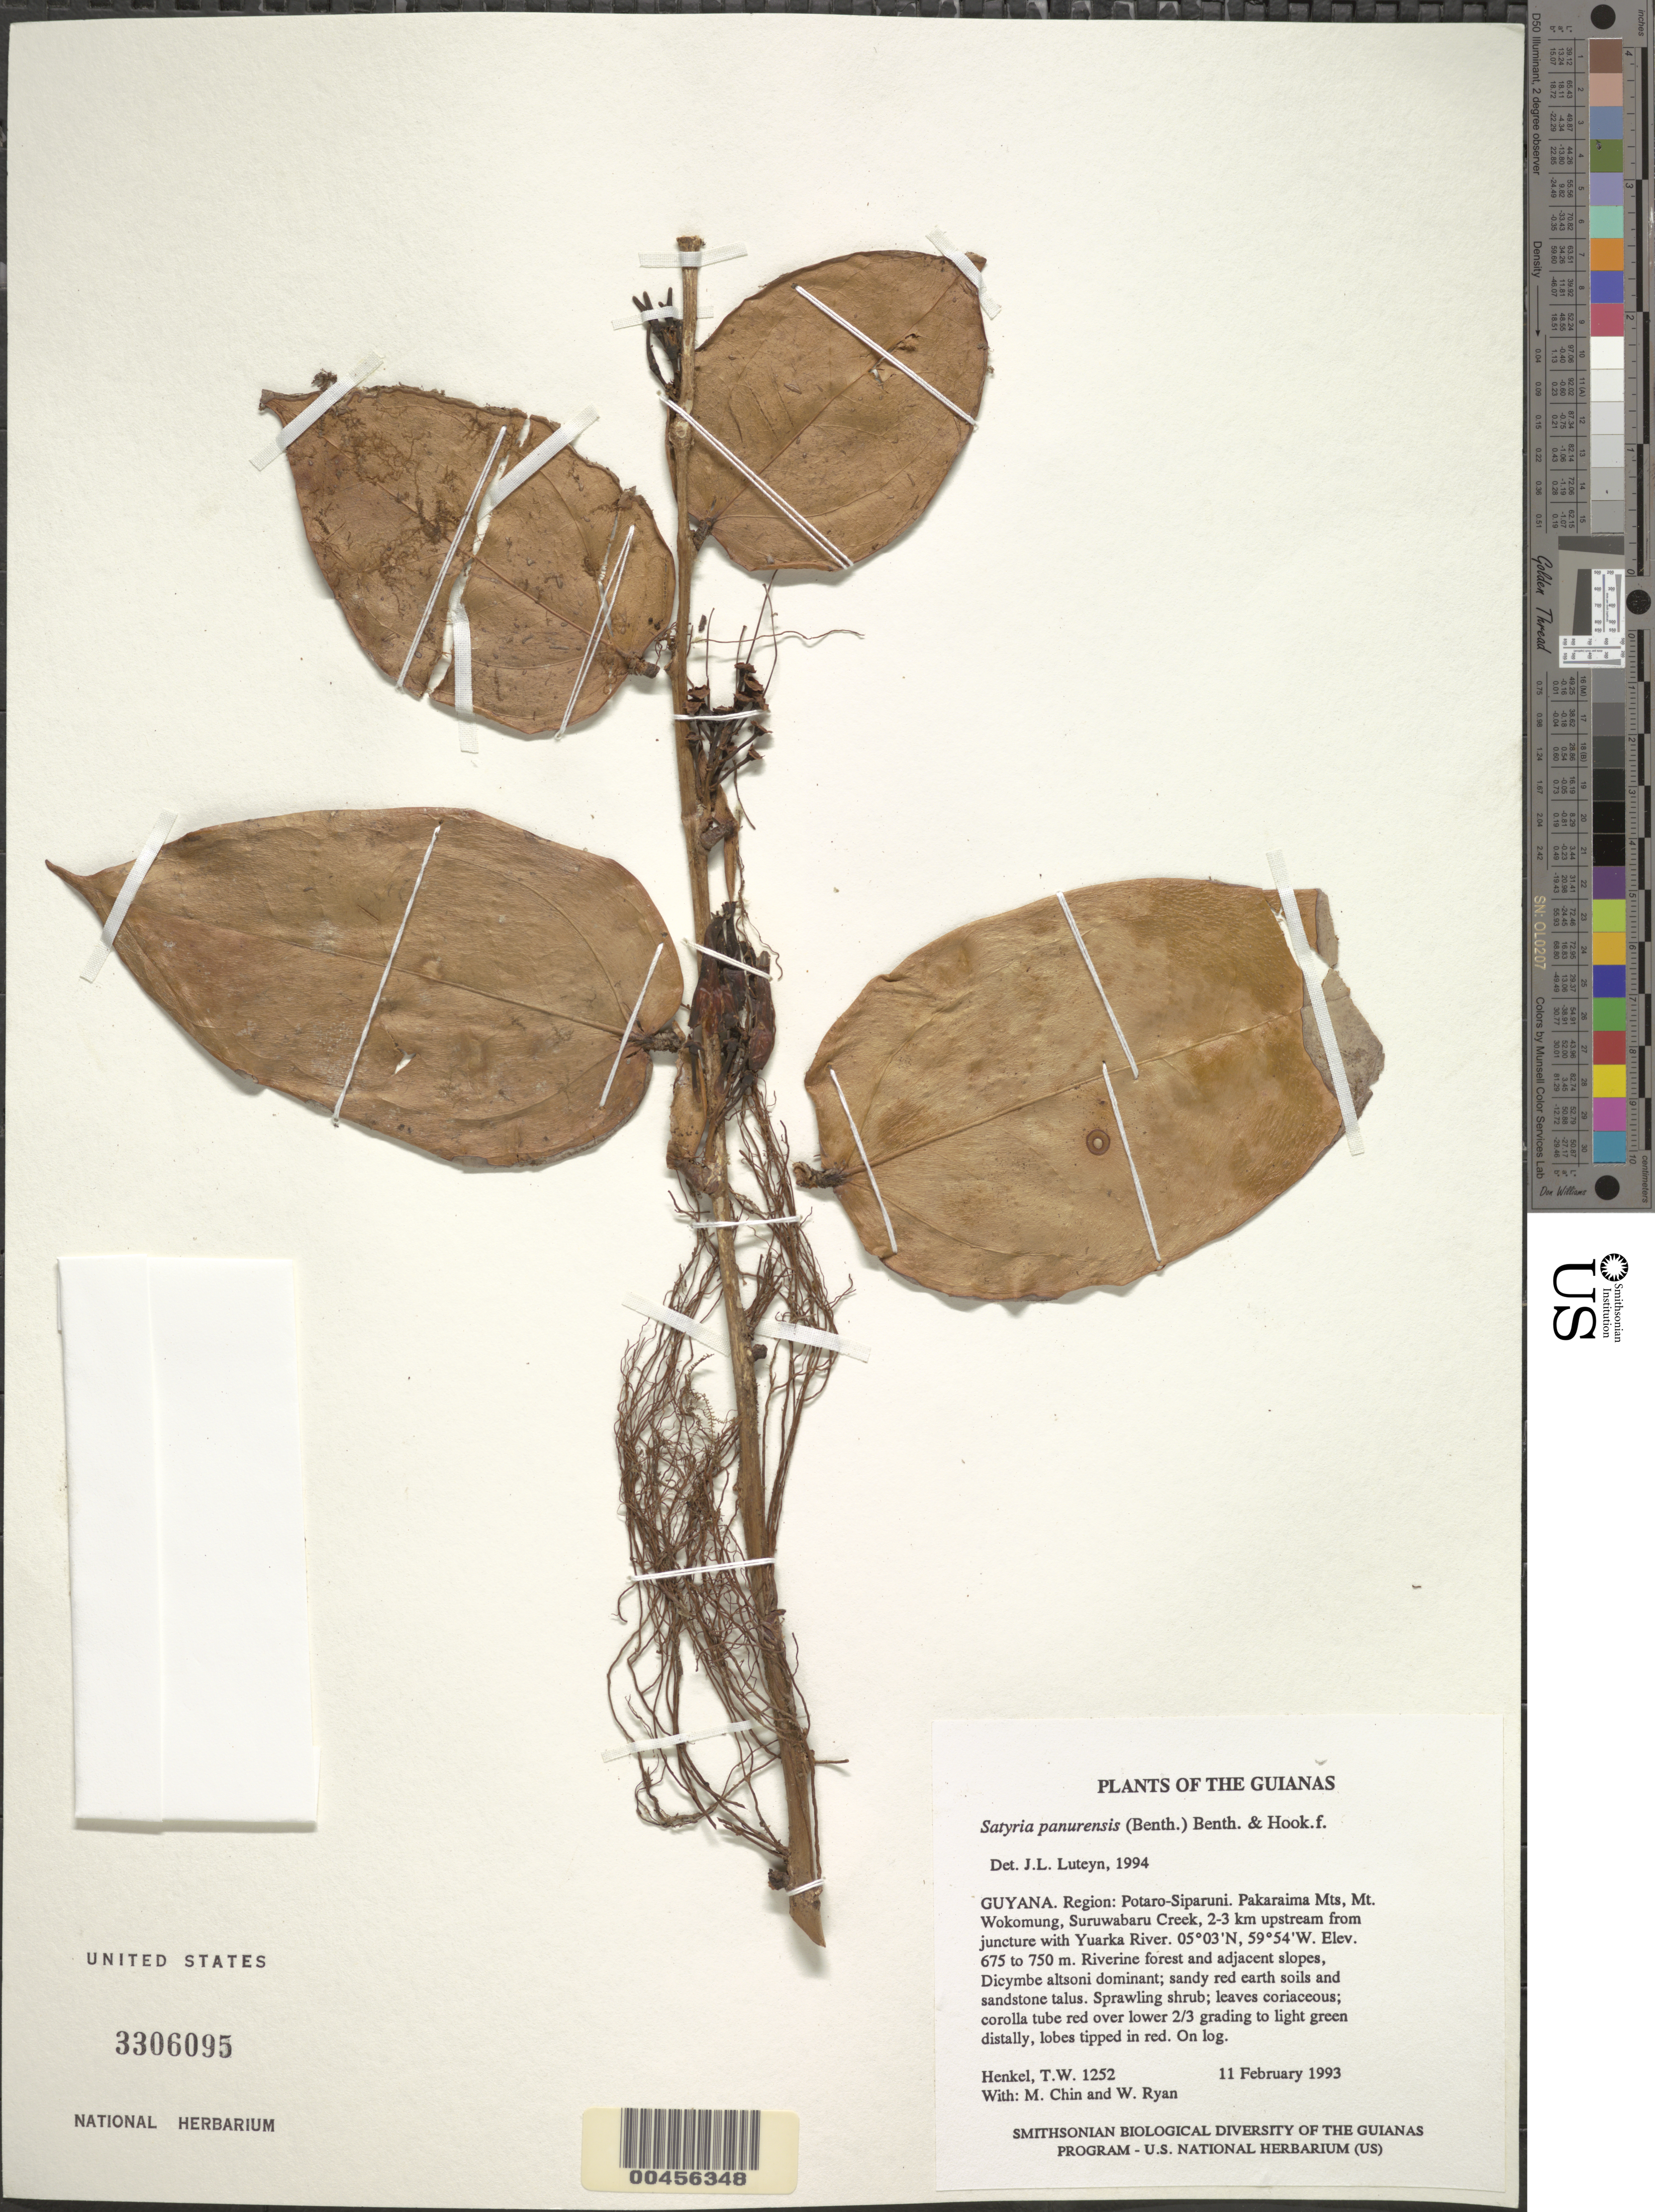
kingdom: Plantae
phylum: Tracheophyta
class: Magnoliopsida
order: Ericales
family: Ericaceae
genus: Satyria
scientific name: Satyria panurensis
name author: (Benth. ex Meisn.) Benth. & Hook. f. ex Nied.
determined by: Luteyn, J. L.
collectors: T. Henkel, M. Chin & W. Ryan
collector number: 1252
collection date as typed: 11 February 1993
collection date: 1993-02-11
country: Guyana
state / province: Potaro-Siparuni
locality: Pakaraima Mts, Mt. Wokomung, Suruwabaru Creek, 2-3 km upstream from juncture with Yuarka R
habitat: Riverine forest and adjacent slopes, Dicymbe altsoni dominant; sandy red earth soils and sandstone talus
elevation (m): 675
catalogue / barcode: US 3306095